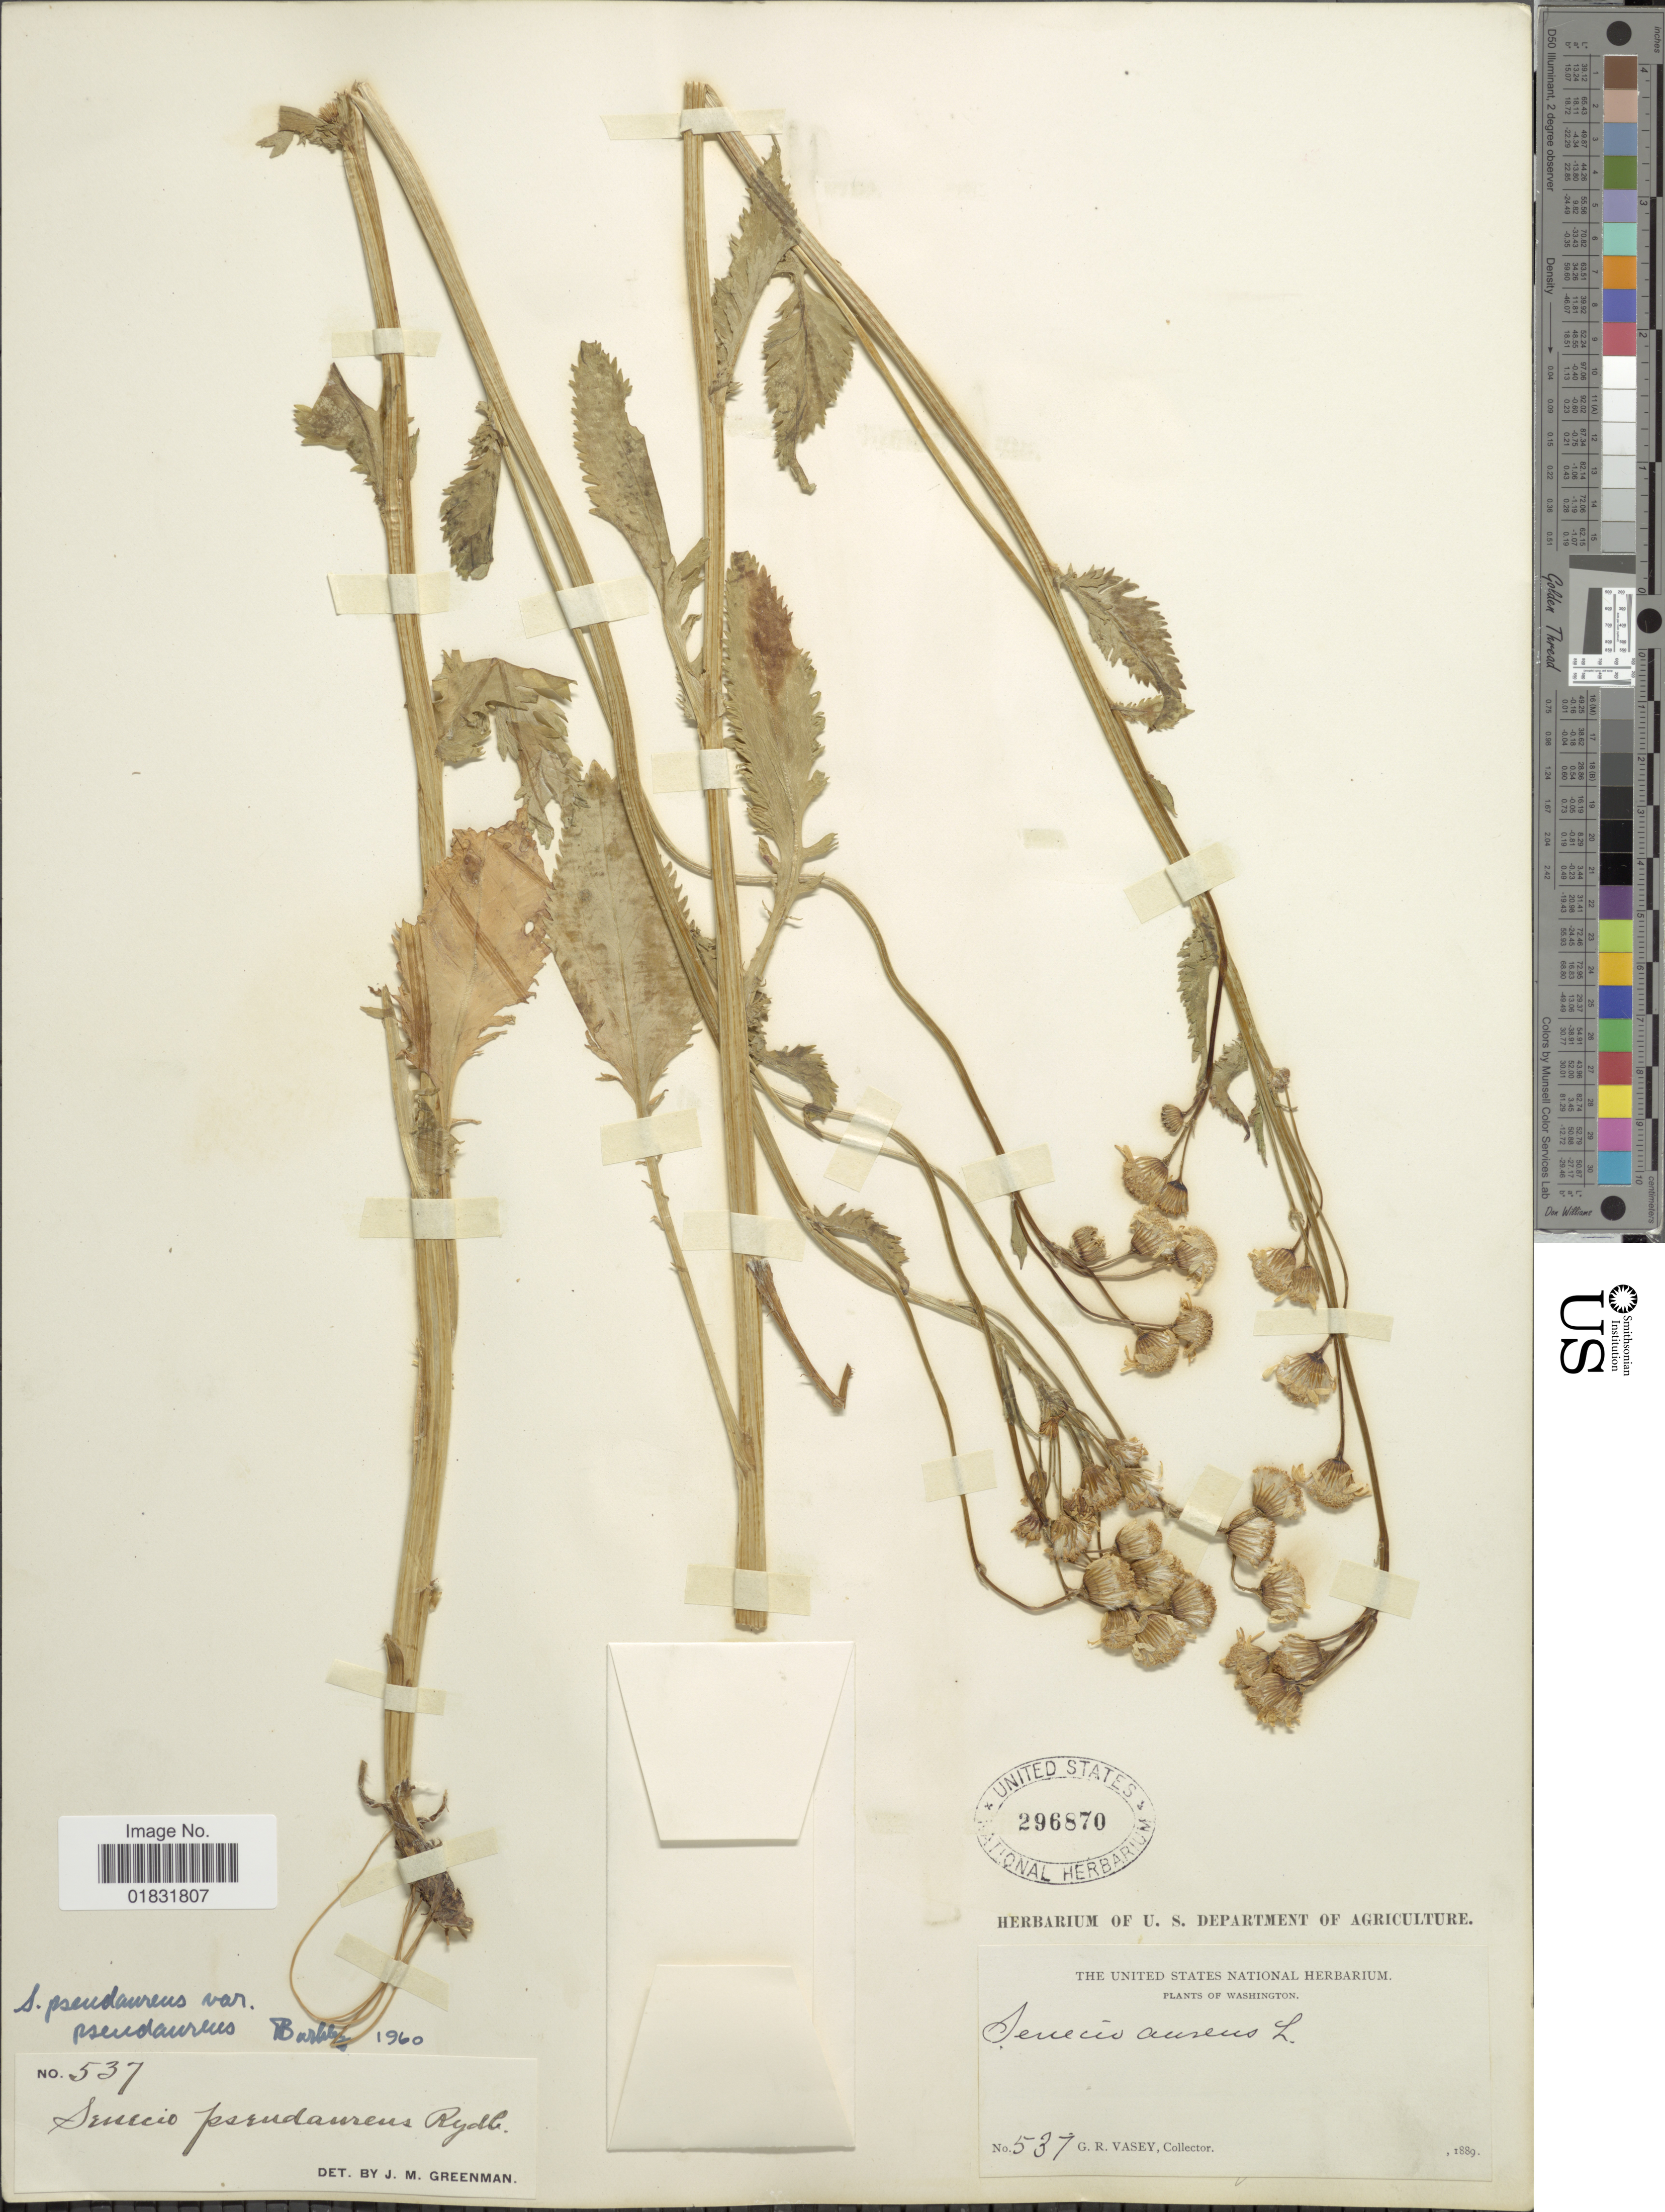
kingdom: Plantae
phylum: Tracheophyta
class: Magnoliopsida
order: Asterales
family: Asteraceae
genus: Packera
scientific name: Packera pseudaurea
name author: (Rydb.) W.A. Weber & Á. Löve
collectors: G. R. Vasey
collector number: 537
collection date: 1889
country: United States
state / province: Washington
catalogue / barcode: US 296870